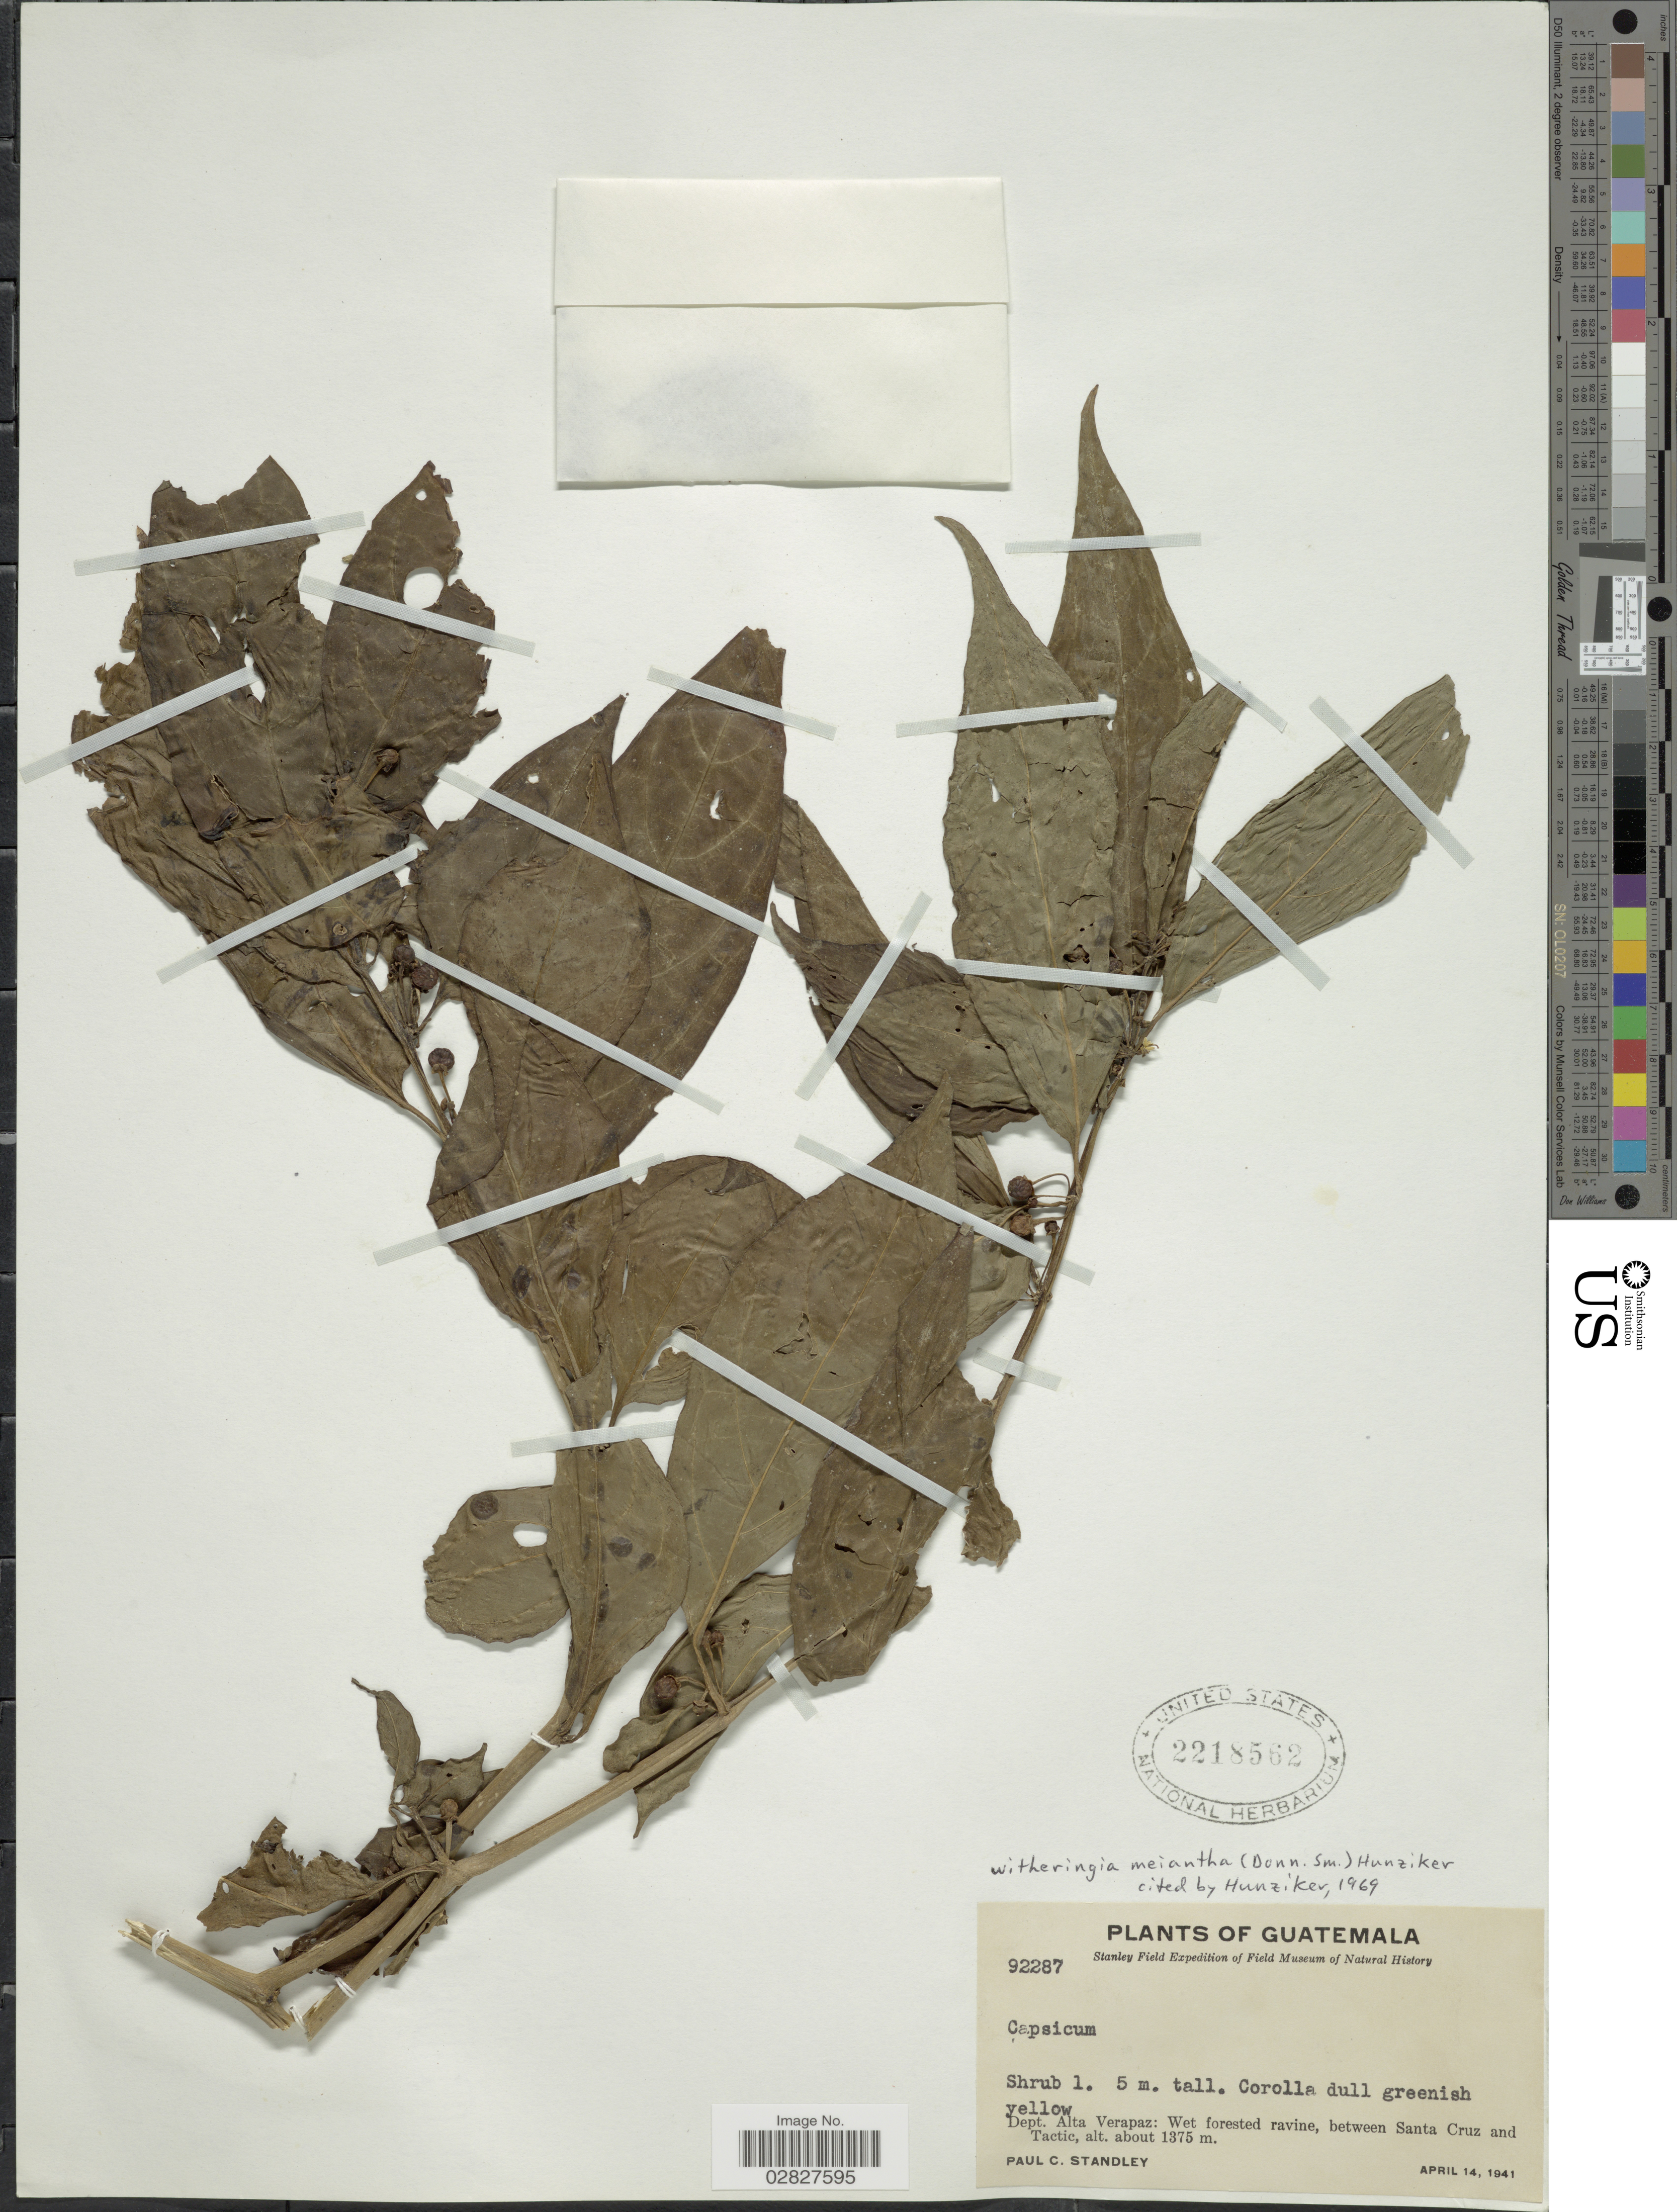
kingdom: Plantae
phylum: Tracheophyta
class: Magnoliopsida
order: Solanales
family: Solanaceae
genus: Witheringia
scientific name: Witheringia meiantha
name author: (Donn. Sm.) Hunz.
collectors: P. C. Standley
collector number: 92287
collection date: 1941-04-14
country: Guatemala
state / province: Alta Verapaz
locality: Dept. Alta Verapaz: Wet forested ravine, between Santa Cruz and Tactic.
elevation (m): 1375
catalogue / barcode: US 2218562